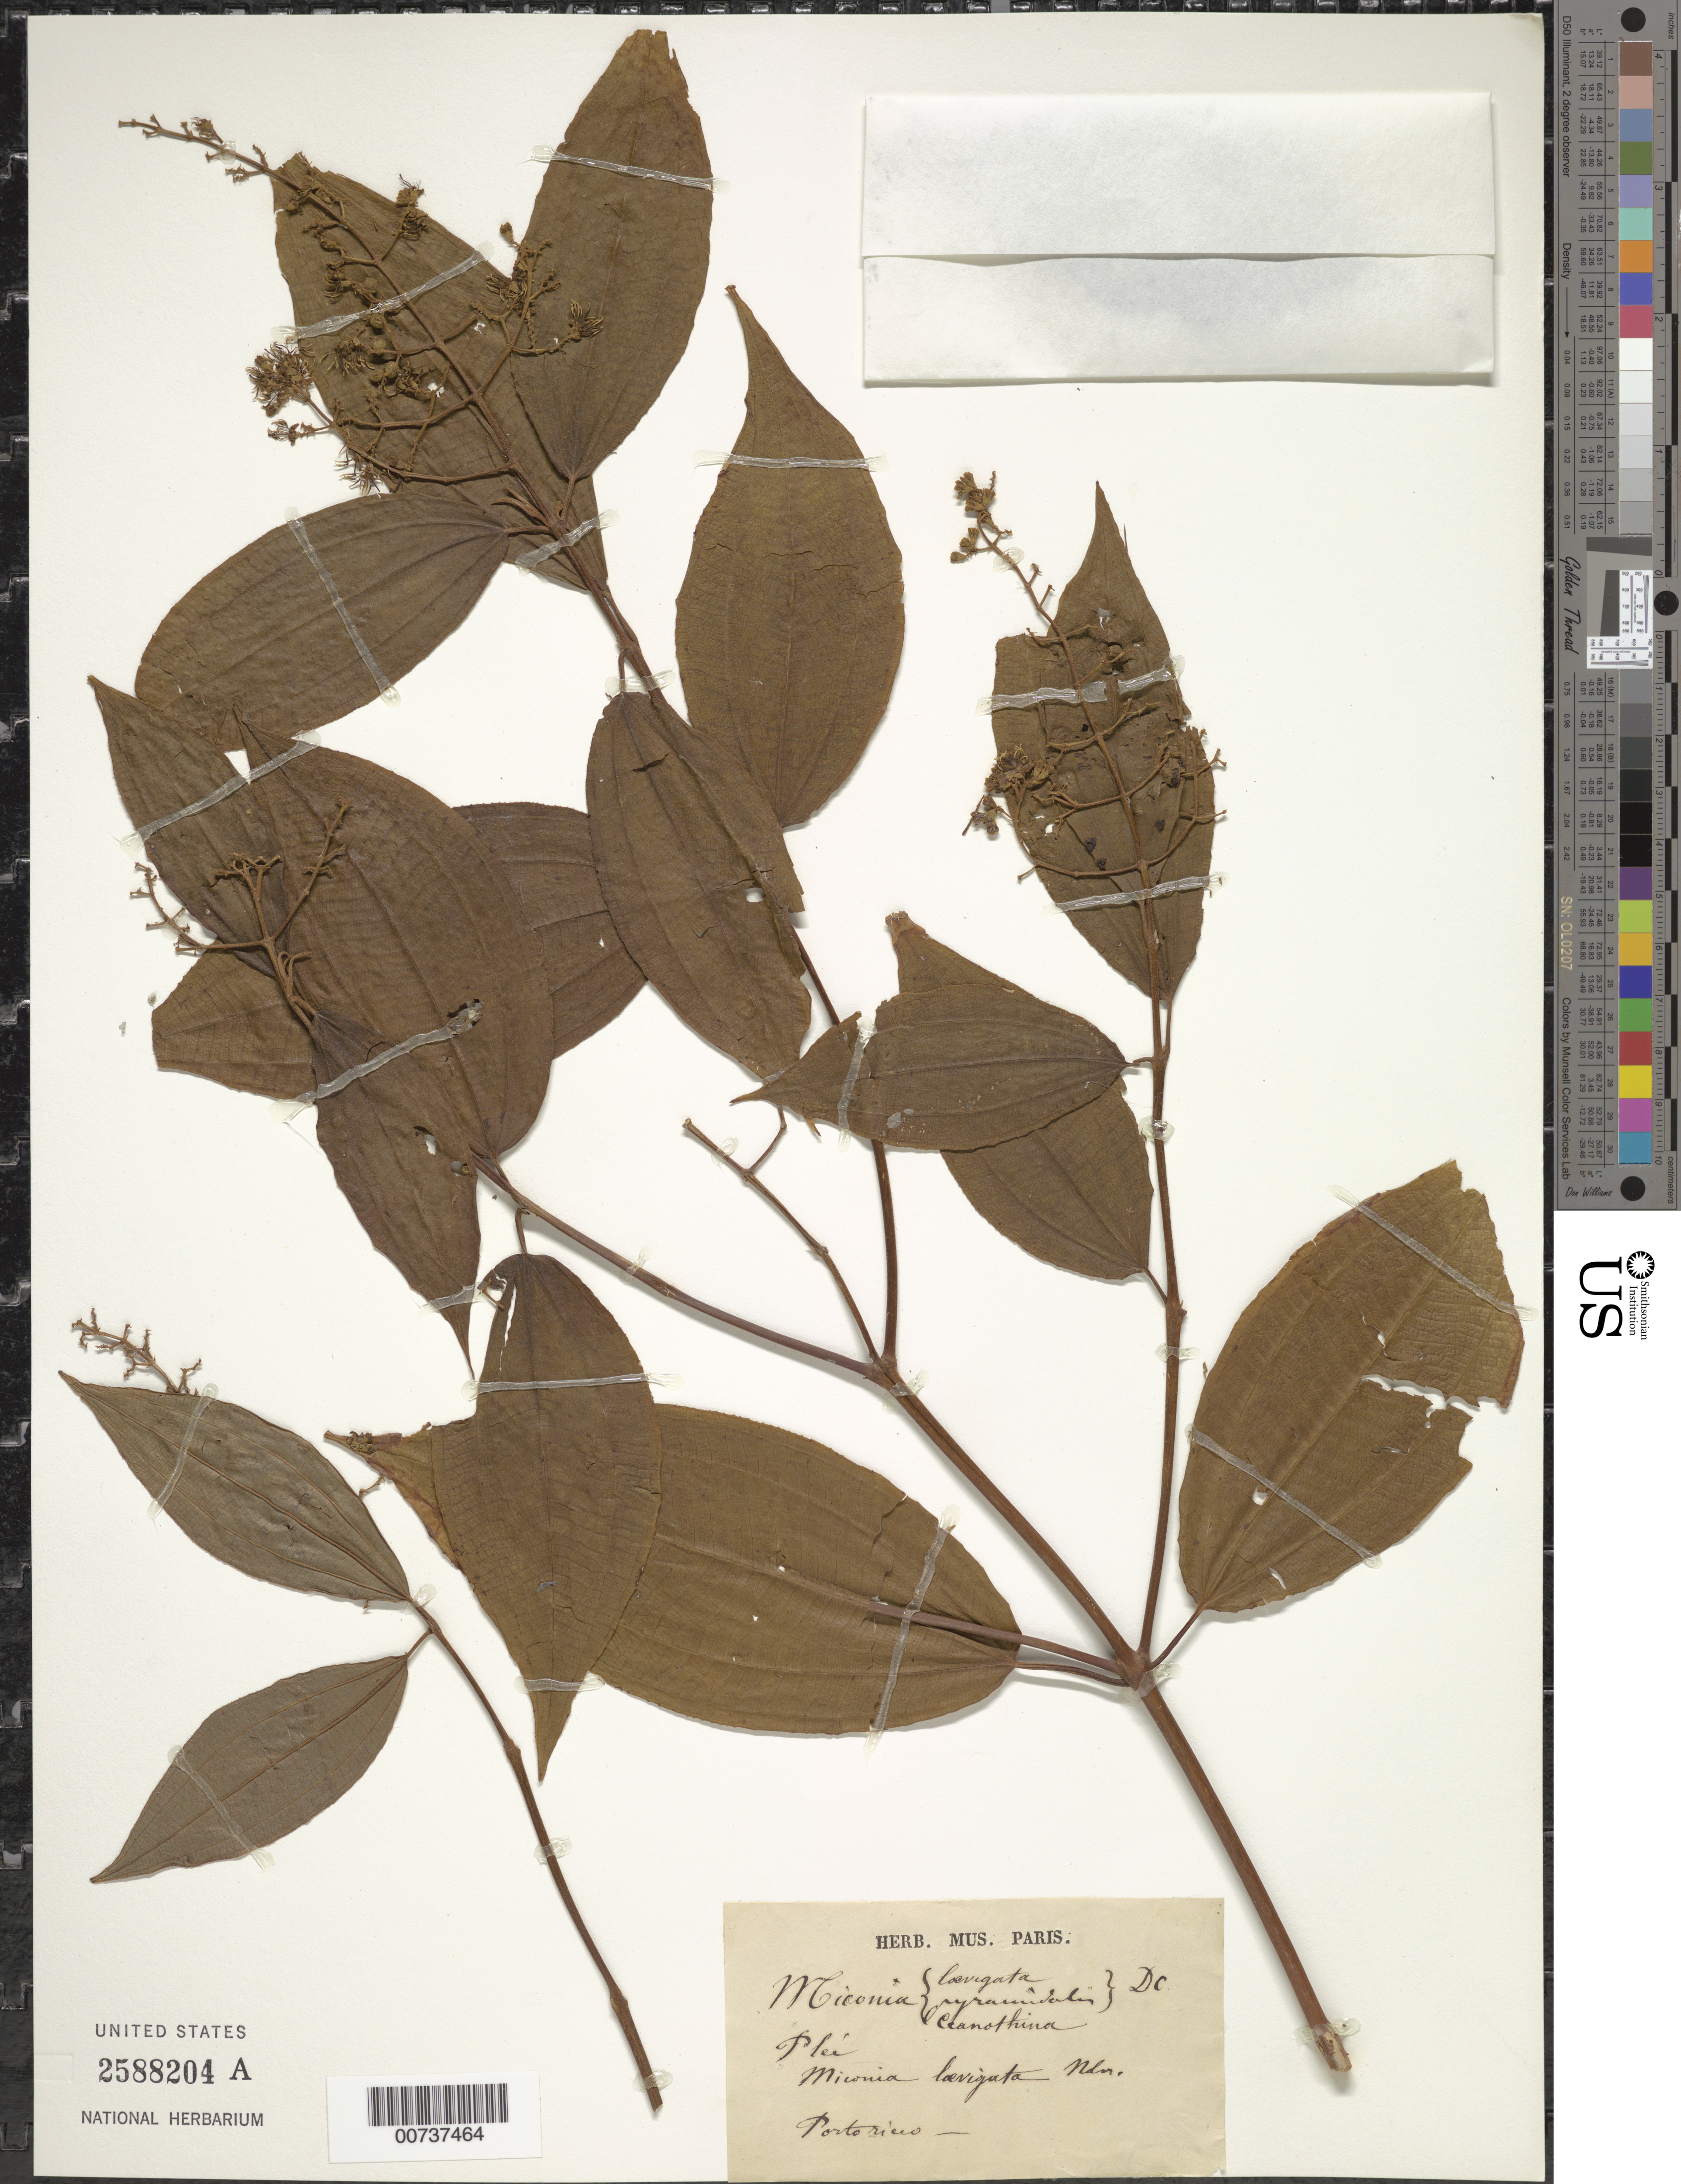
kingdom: Plantae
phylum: Tracheophyta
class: Magnoliopsida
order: Myrtales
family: Melastomataceae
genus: Miconia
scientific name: Miconia laevigata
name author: (L.) D. Don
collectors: A. Plée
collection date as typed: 1800 to -- --- 1899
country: Puerto Rico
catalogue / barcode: US 2588204A